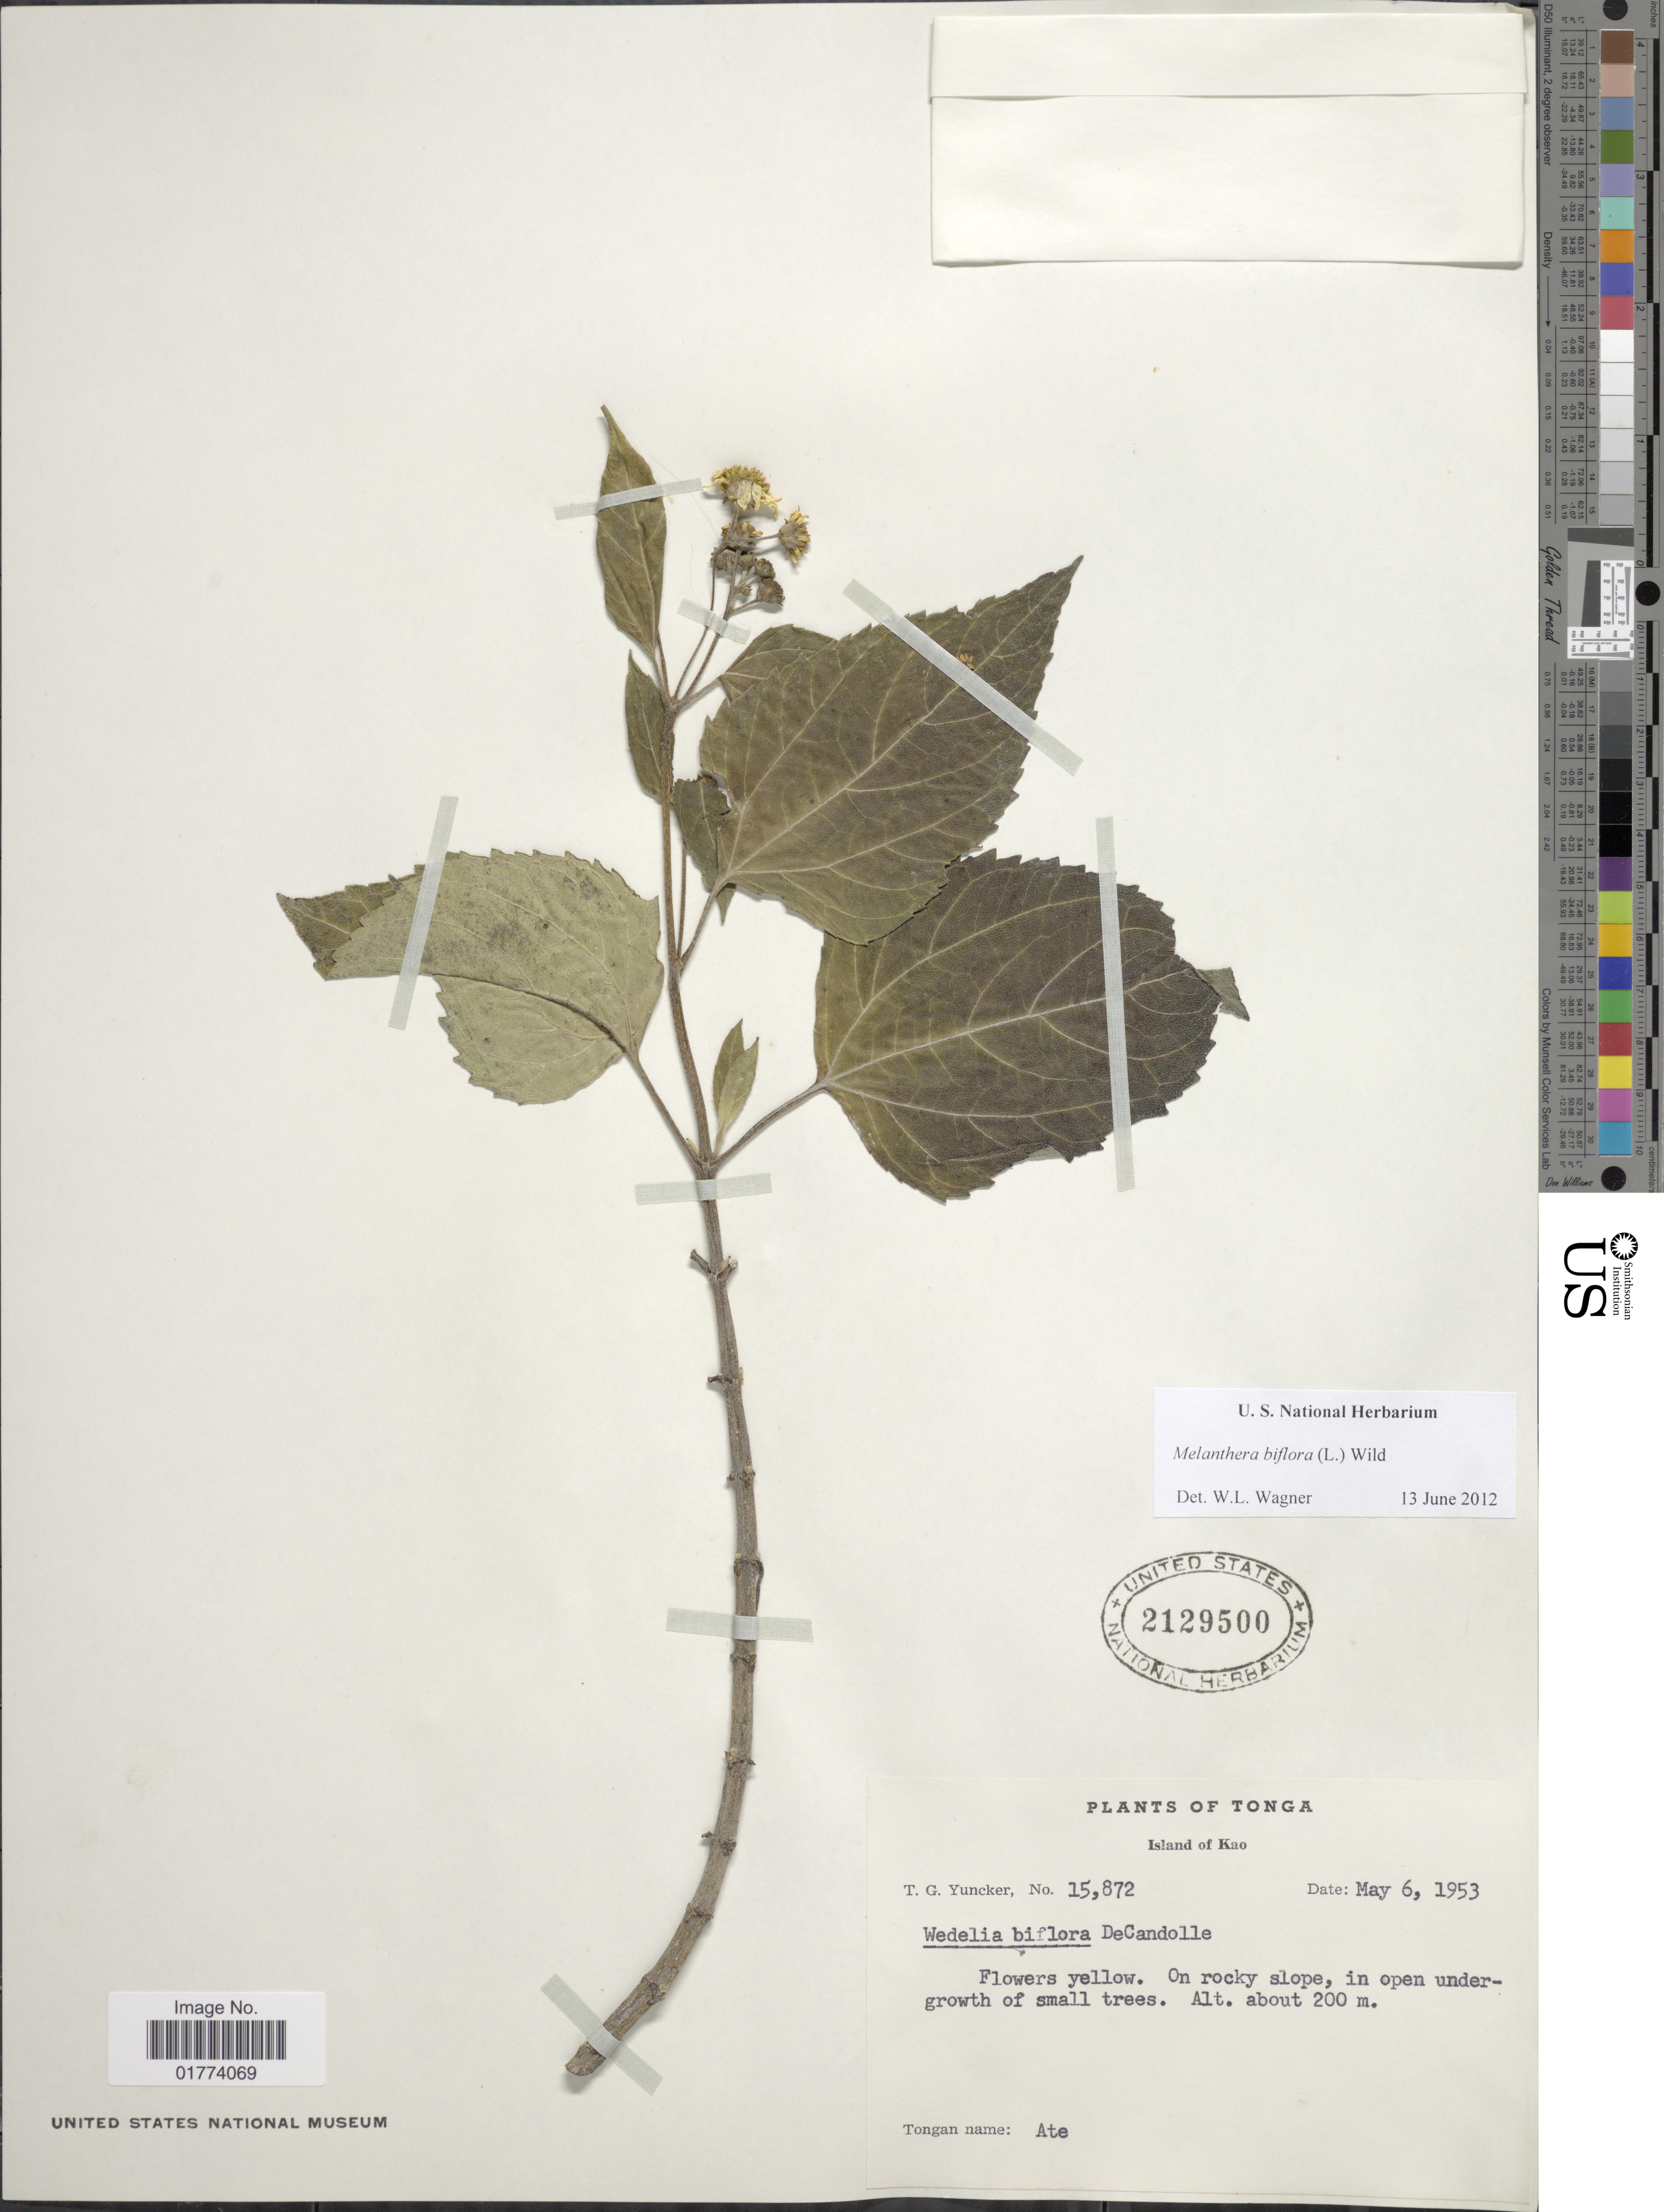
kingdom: Plantae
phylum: Tracheophyta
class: Magnoliopsida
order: Asterales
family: Asteraceae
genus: Wollastonia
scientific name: Wollastonia uniflora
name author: (Willd.) Orchard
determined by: Wagner, W. L., (BOT), Smithsonian Institution - National Museum of Natural History (UNITED STATES)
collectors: T. G. Yuncker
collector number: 15872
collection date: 1953-05-06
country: Tonga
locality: Island of Kao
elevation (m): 200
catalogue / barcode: US 2129500